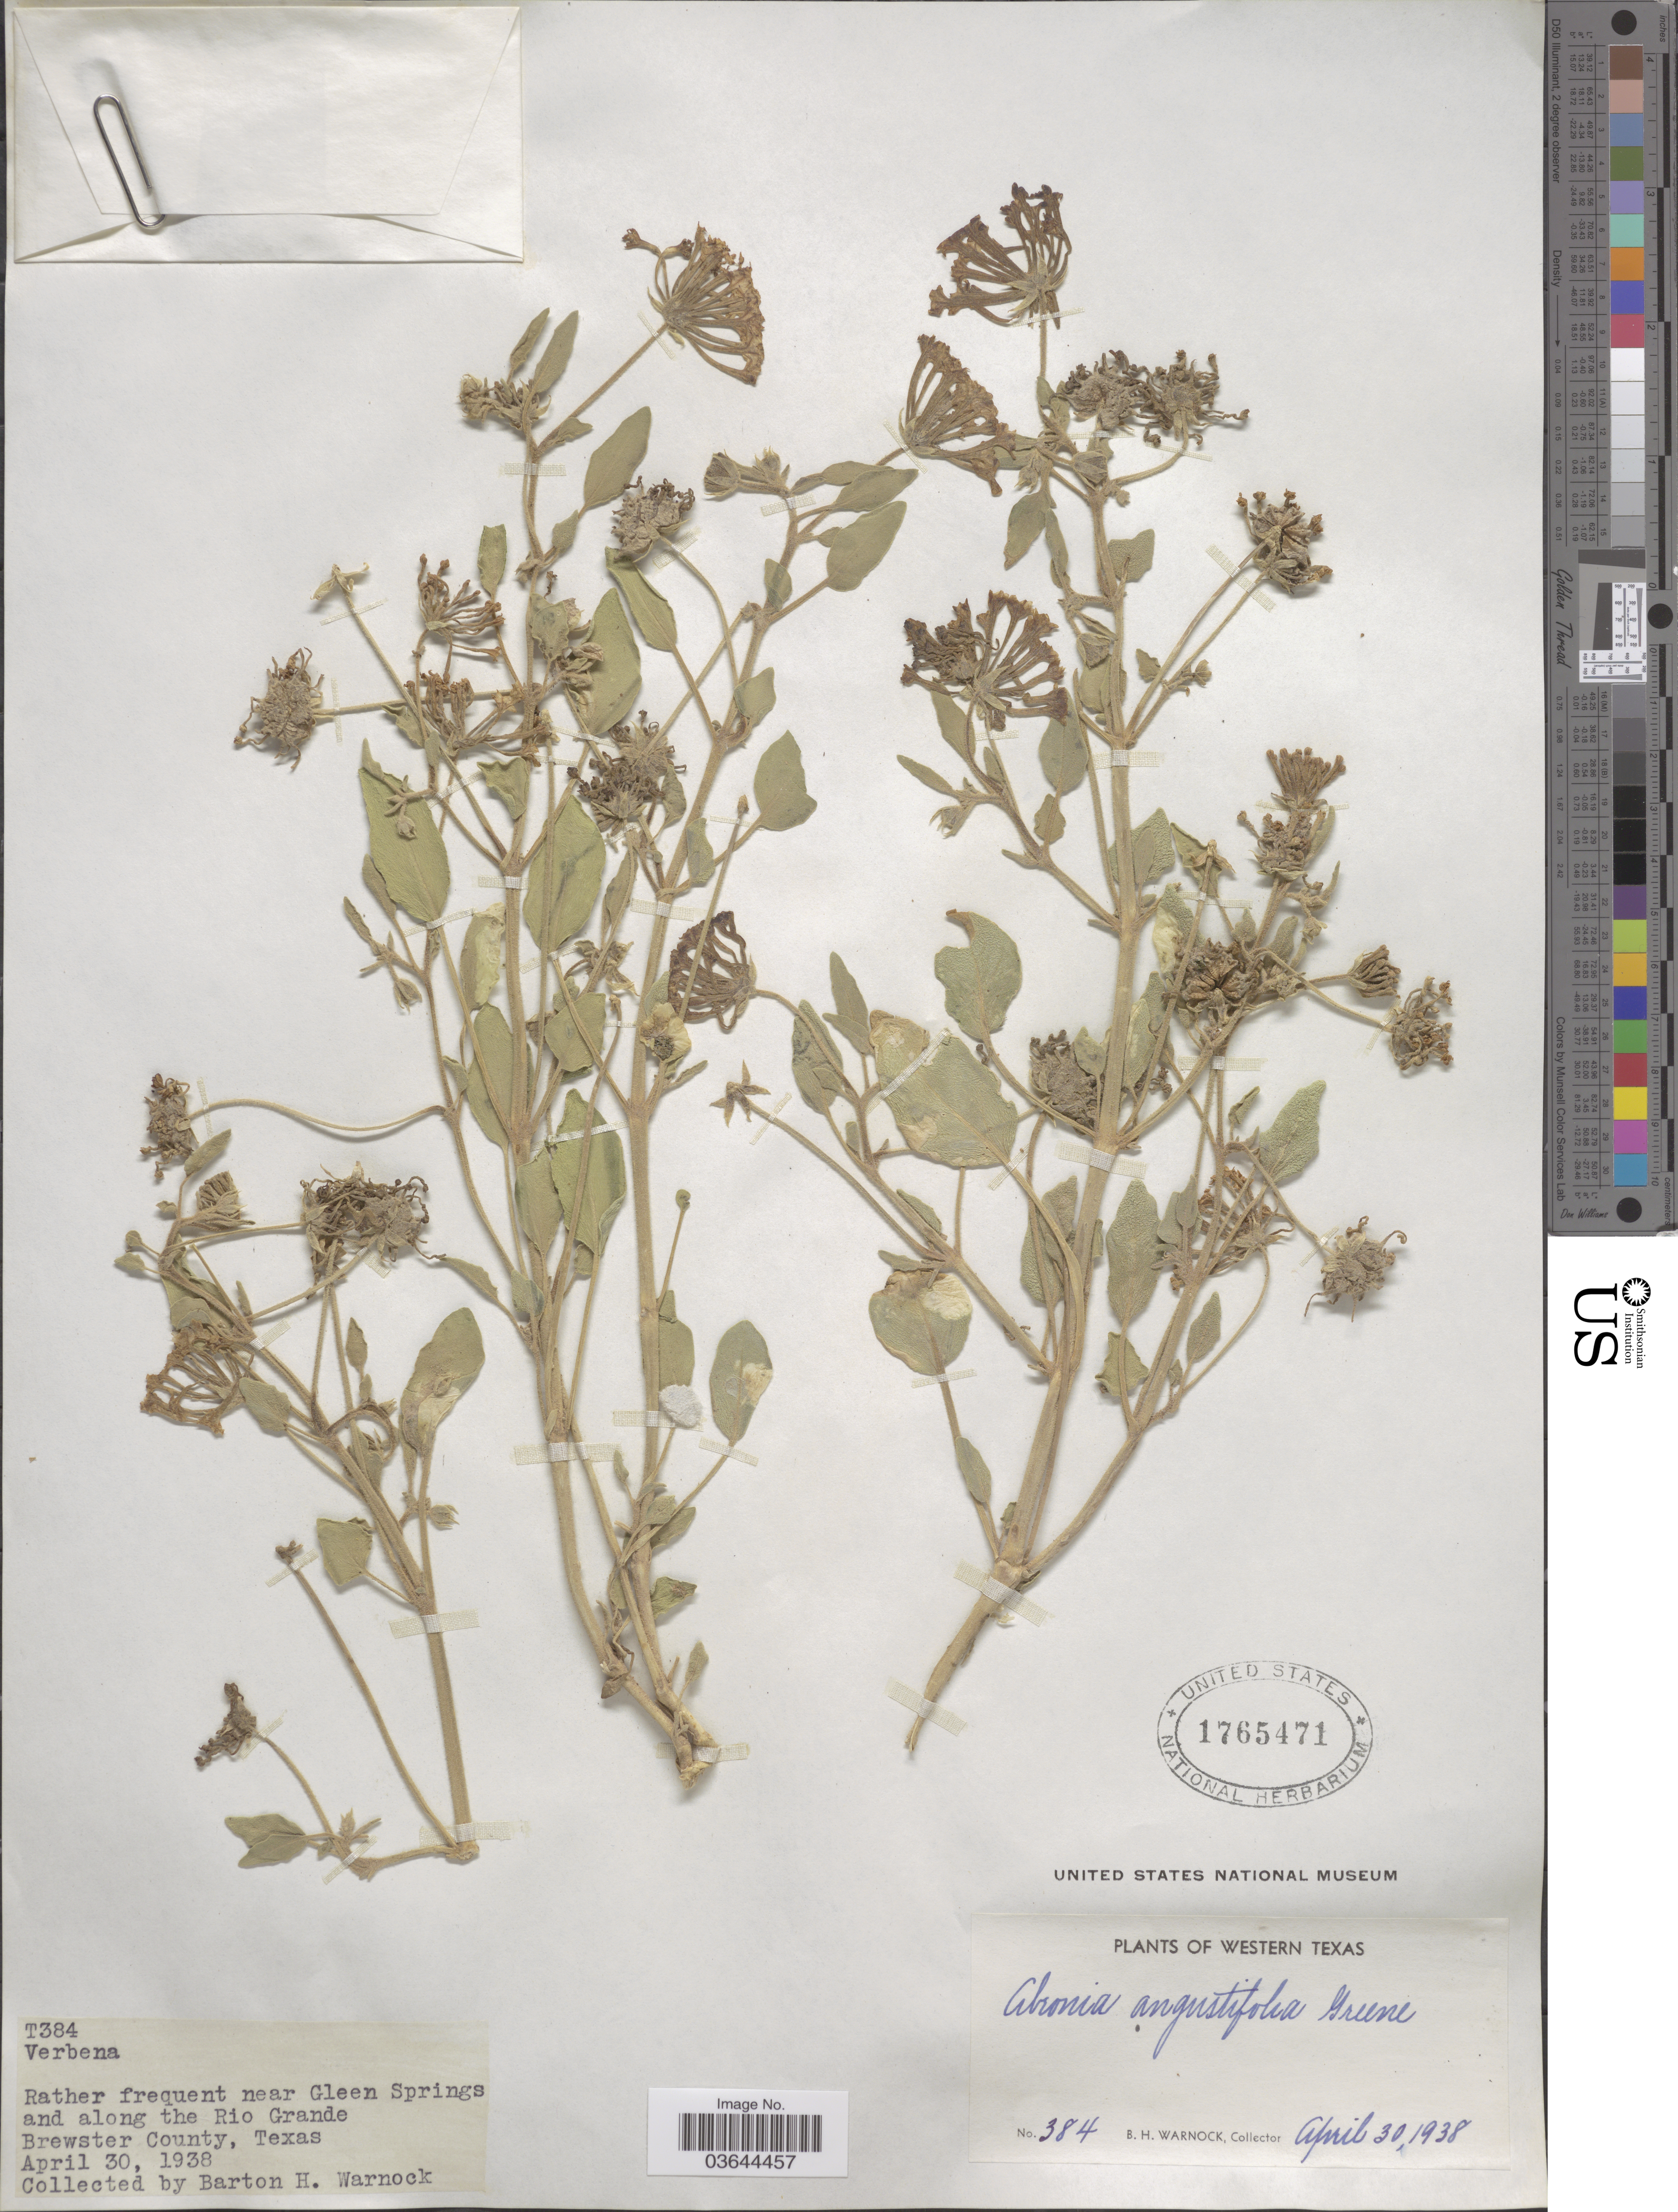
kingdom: Plantae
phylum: Tracheophyta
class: Magnoliopsida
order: Caryophyllales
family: Nyctaginaceae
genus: Abronia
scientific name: Abronia angustifolia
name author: Greene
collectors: B. H. Warnock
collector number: T384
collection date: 1938-04-30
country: United States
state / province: Texas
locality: Rather frequent near Gleen Springs and along the Rio Grande, Brewster County. Western Texas.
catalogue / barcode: US 1765471